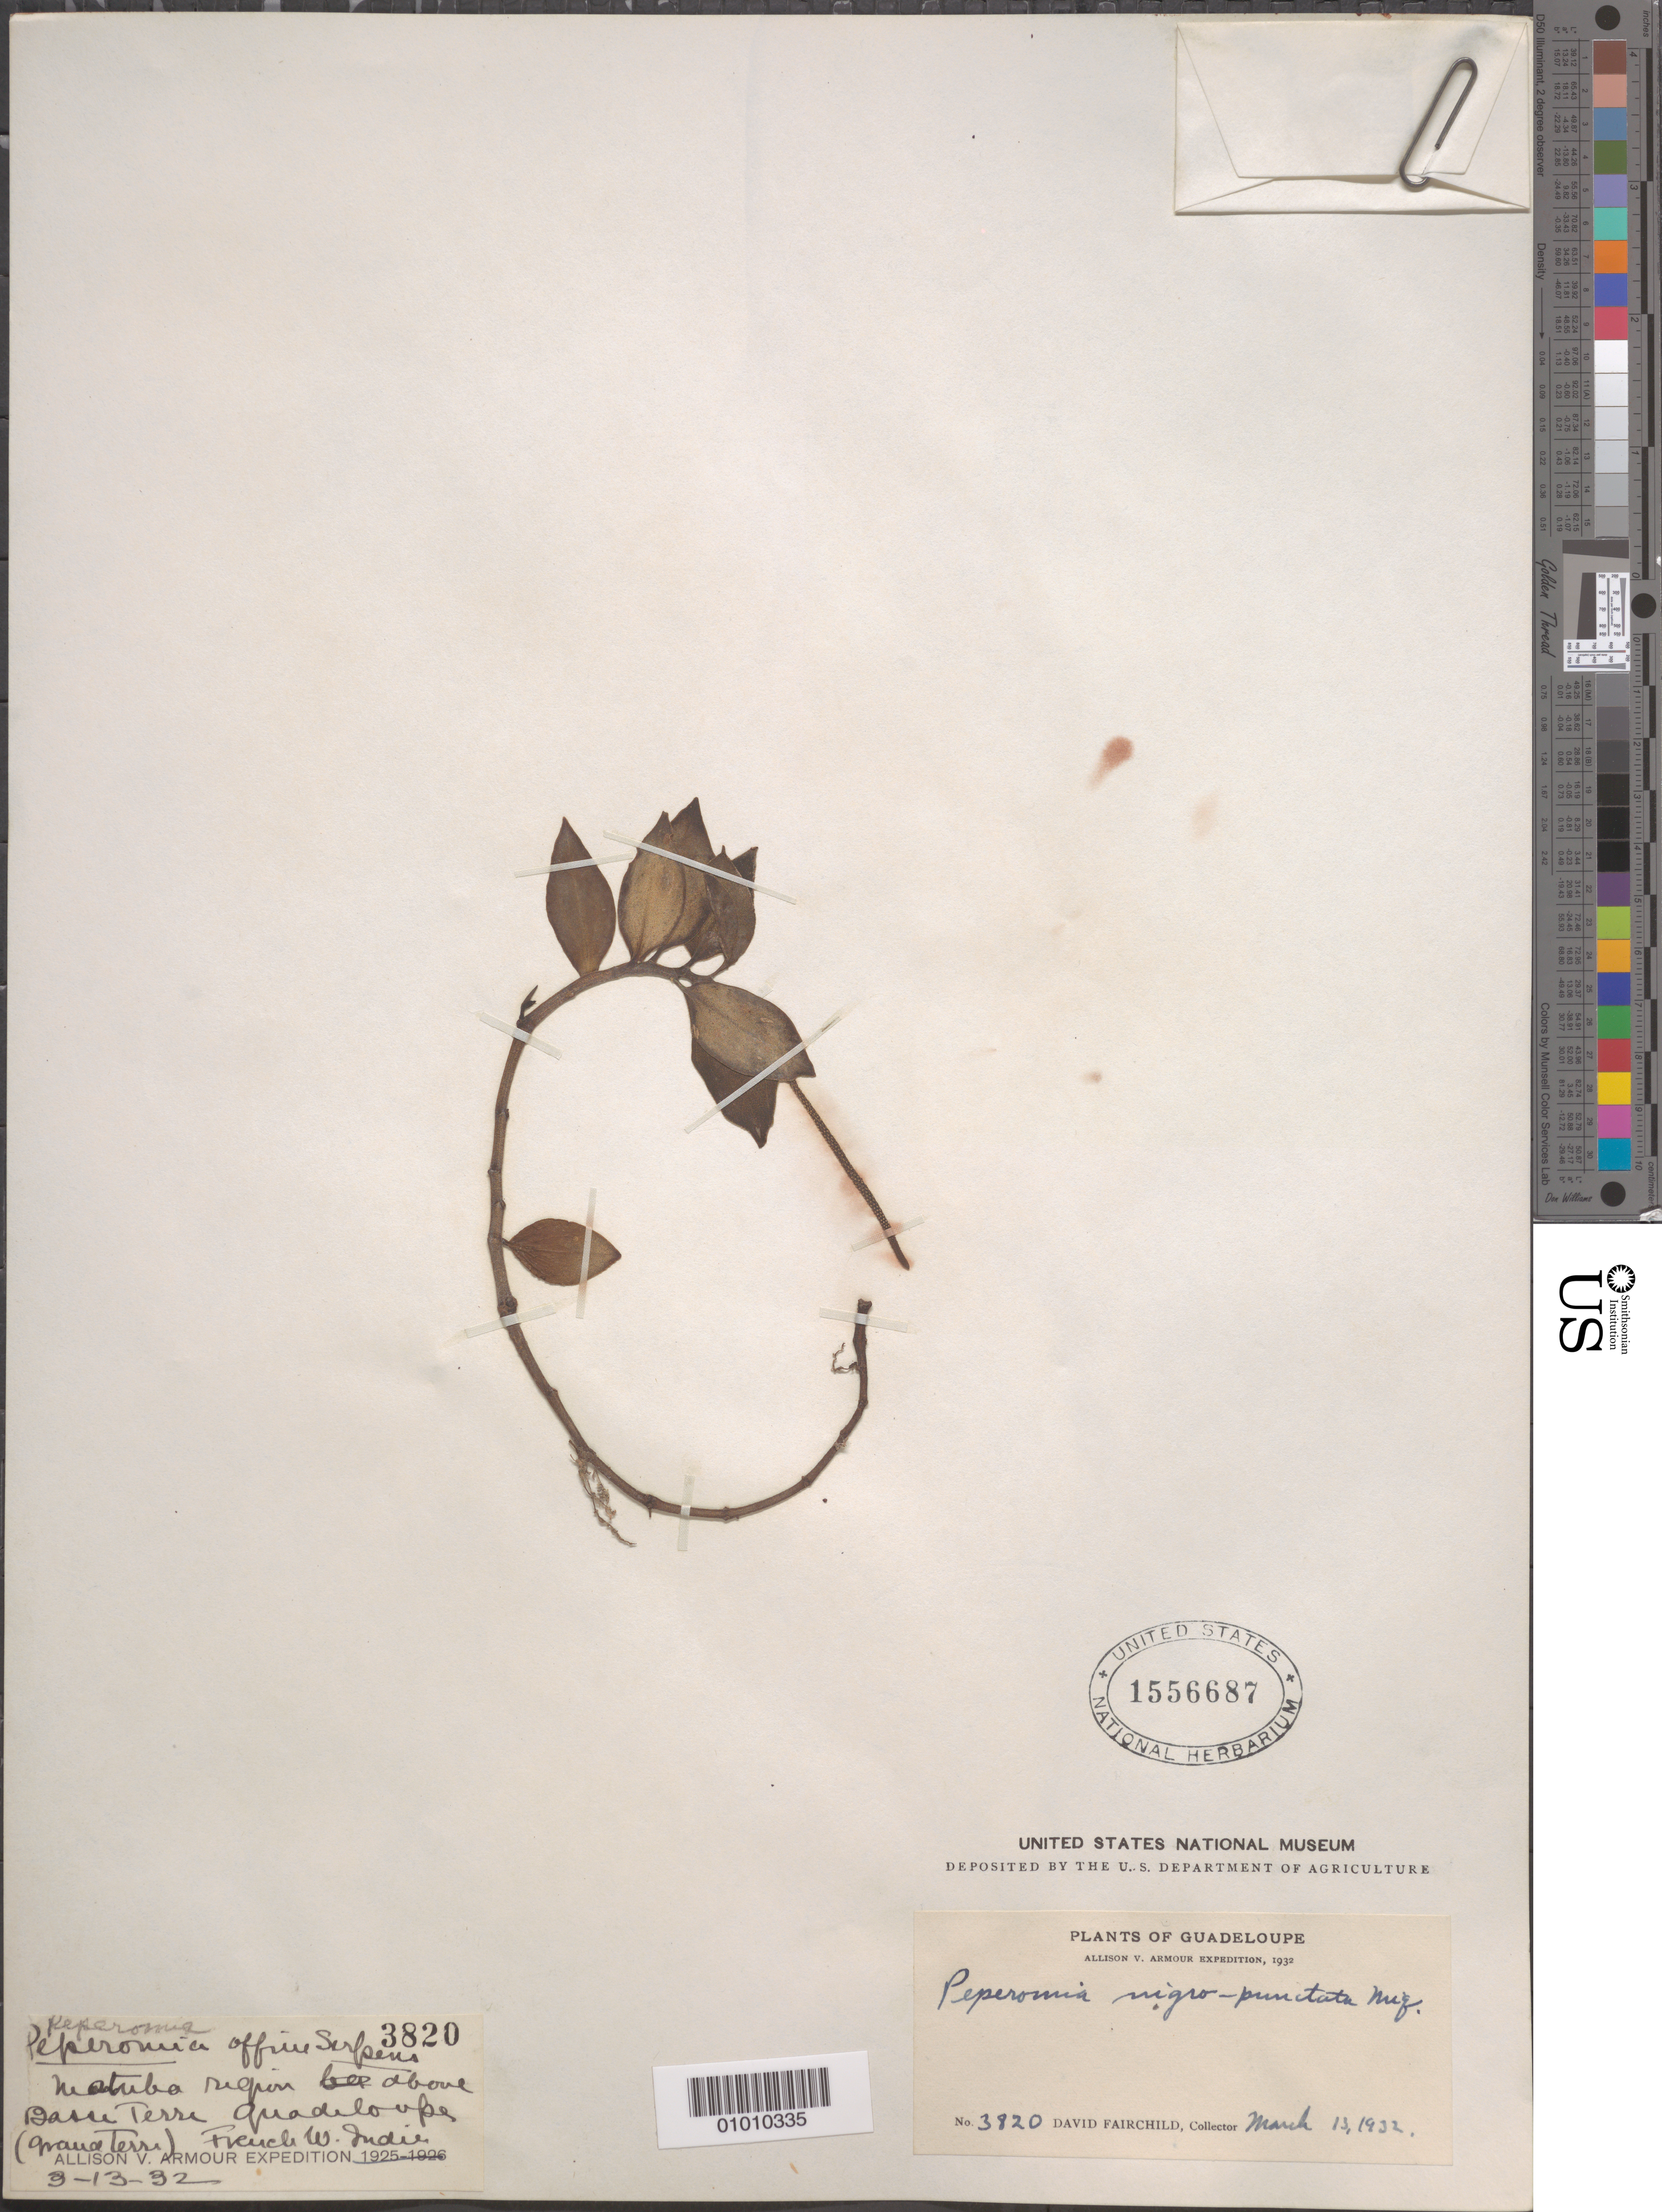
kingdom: Plantae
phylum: Tracheophyta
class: Magnoliopsida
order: Piperales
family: Piperaceae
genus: Peperomia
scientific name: Peperomia nigropunctata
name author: Miq.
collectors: D. Fairchild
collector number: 3820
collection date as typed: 13 Mar 1932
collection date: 1932-03-13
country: Guadeloupe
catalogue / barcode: US 1556687